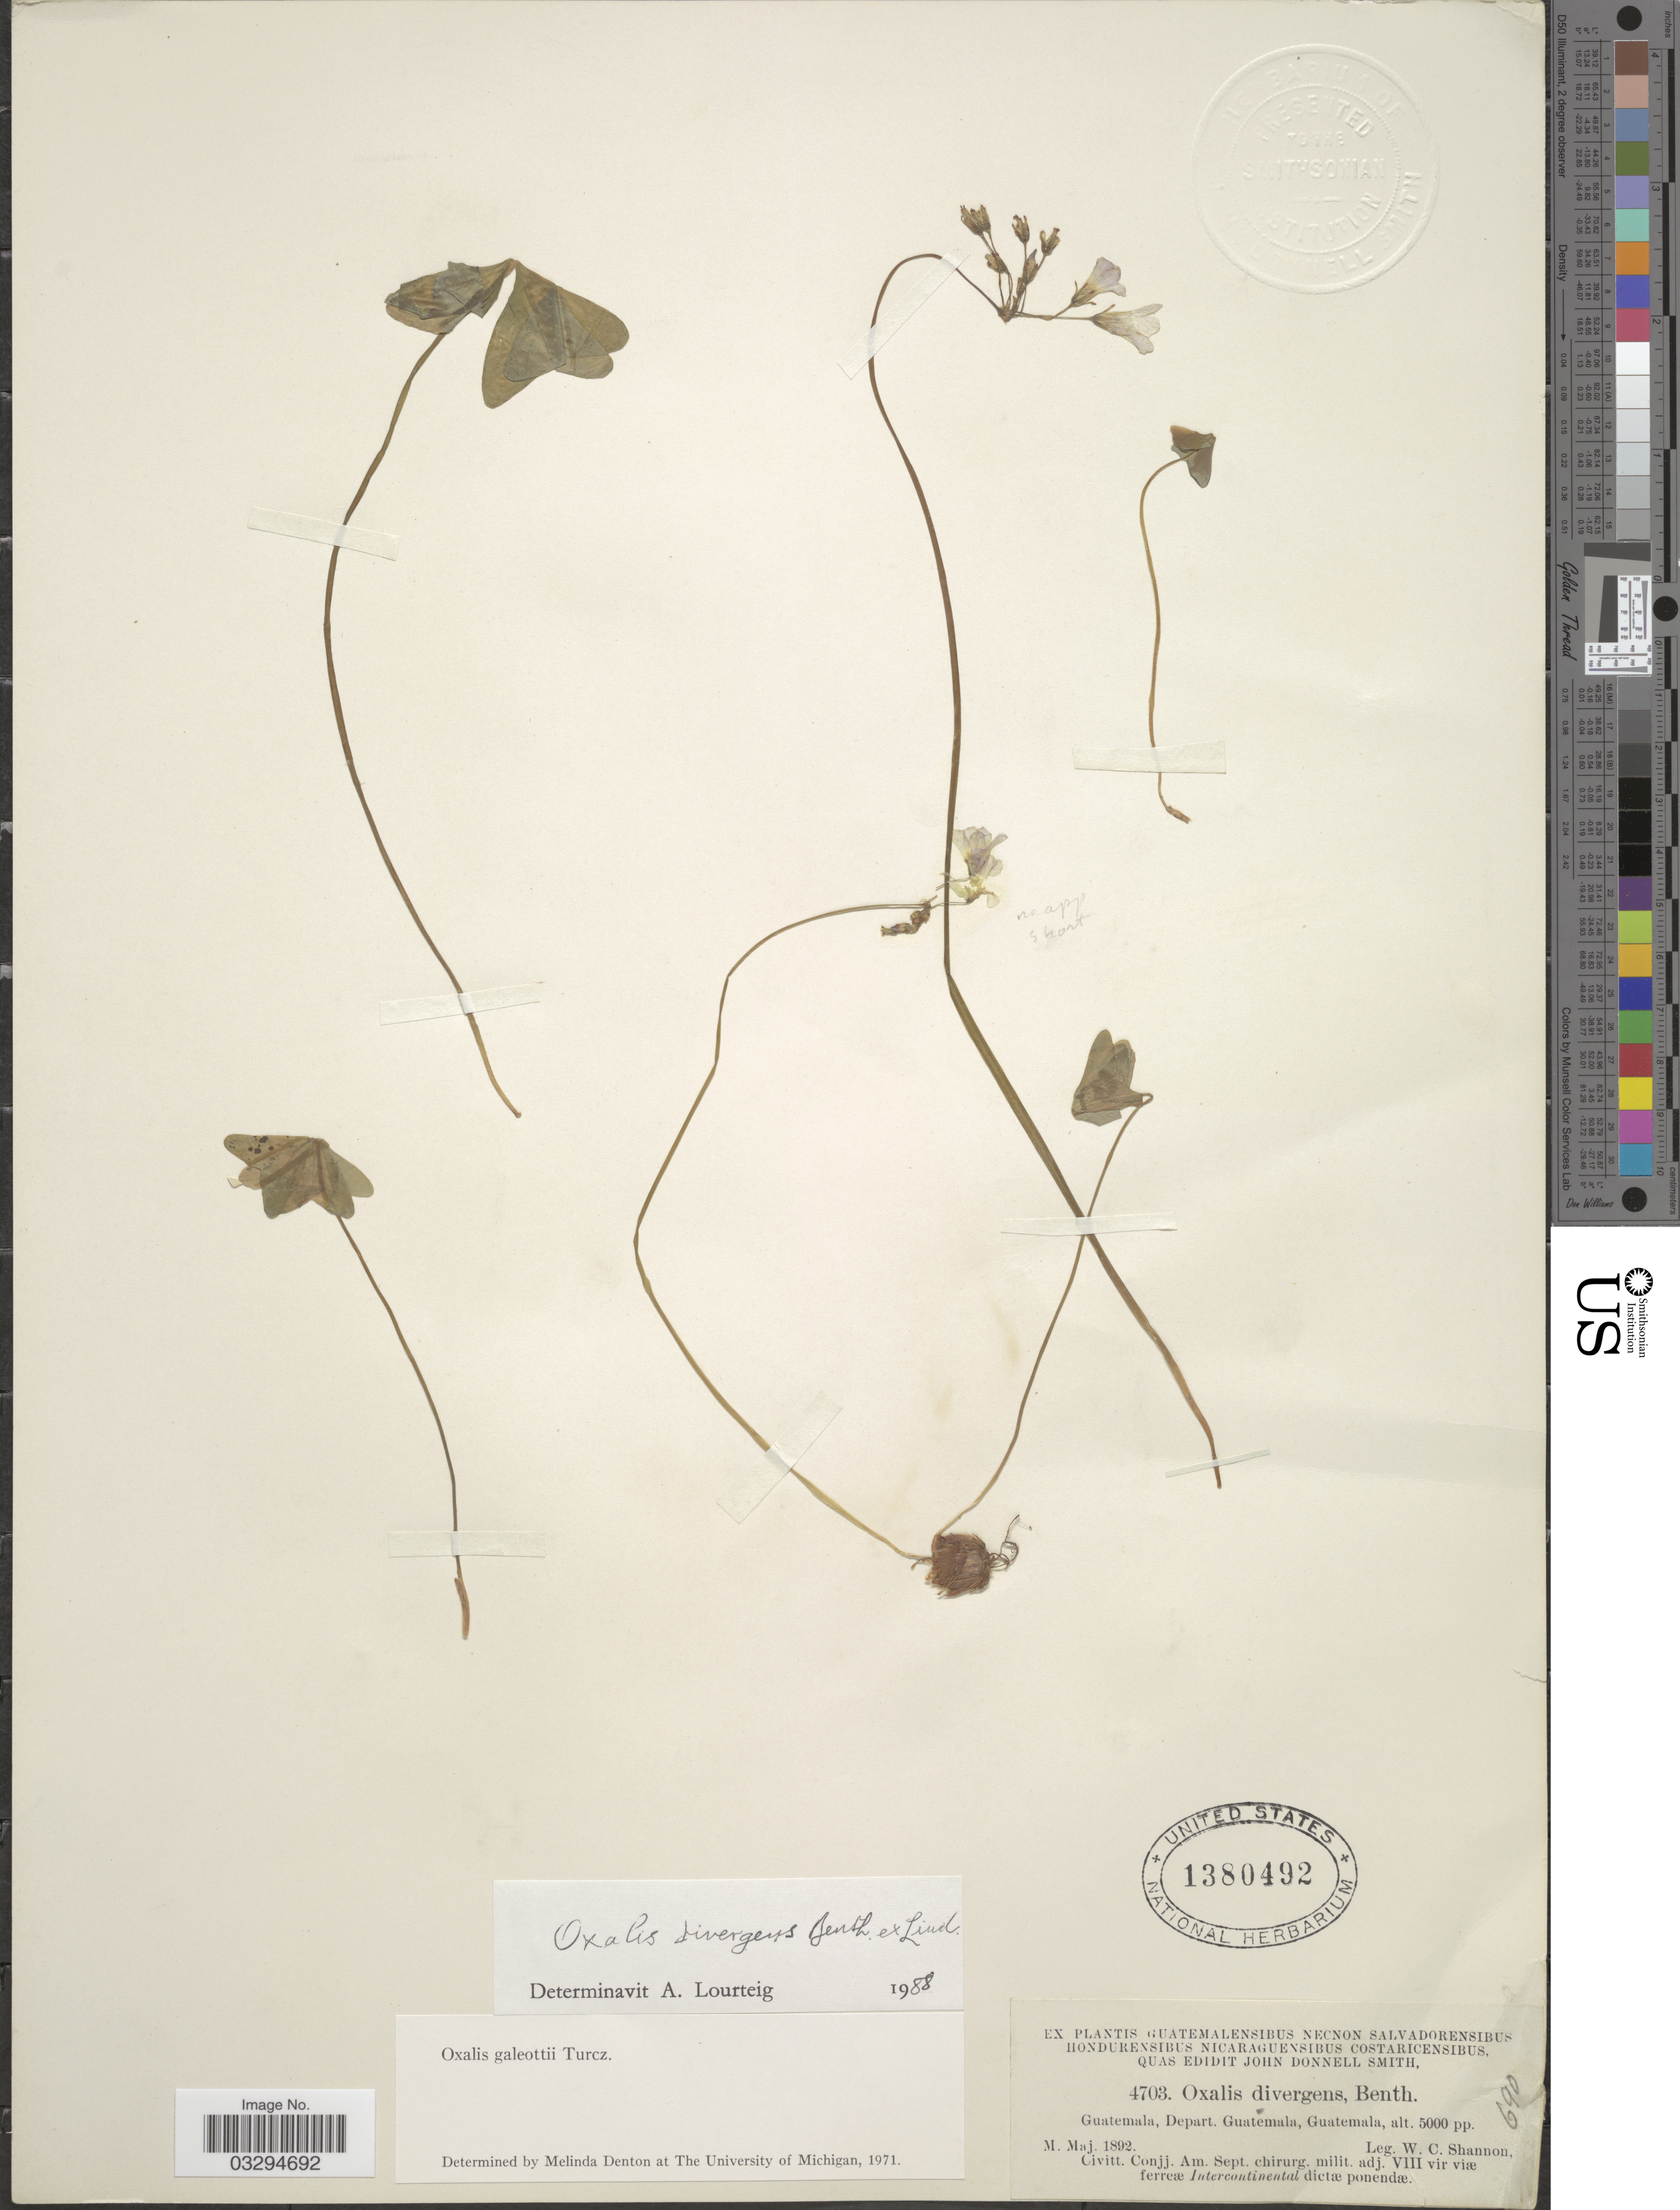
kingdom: Plantae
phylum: Tracheophyta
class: Magnoliopsida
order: Oxalidales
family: Oxalidaceae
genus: Oxalis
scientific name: Oxalis divergens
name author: Benth. ex Lindl.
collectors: W. C. Shannon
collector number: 4703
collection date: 1892-05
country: Guatemala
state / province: Guatemala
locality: Guatemala, Depart. Guatemala.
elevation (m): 1524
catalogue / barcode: US 1380492